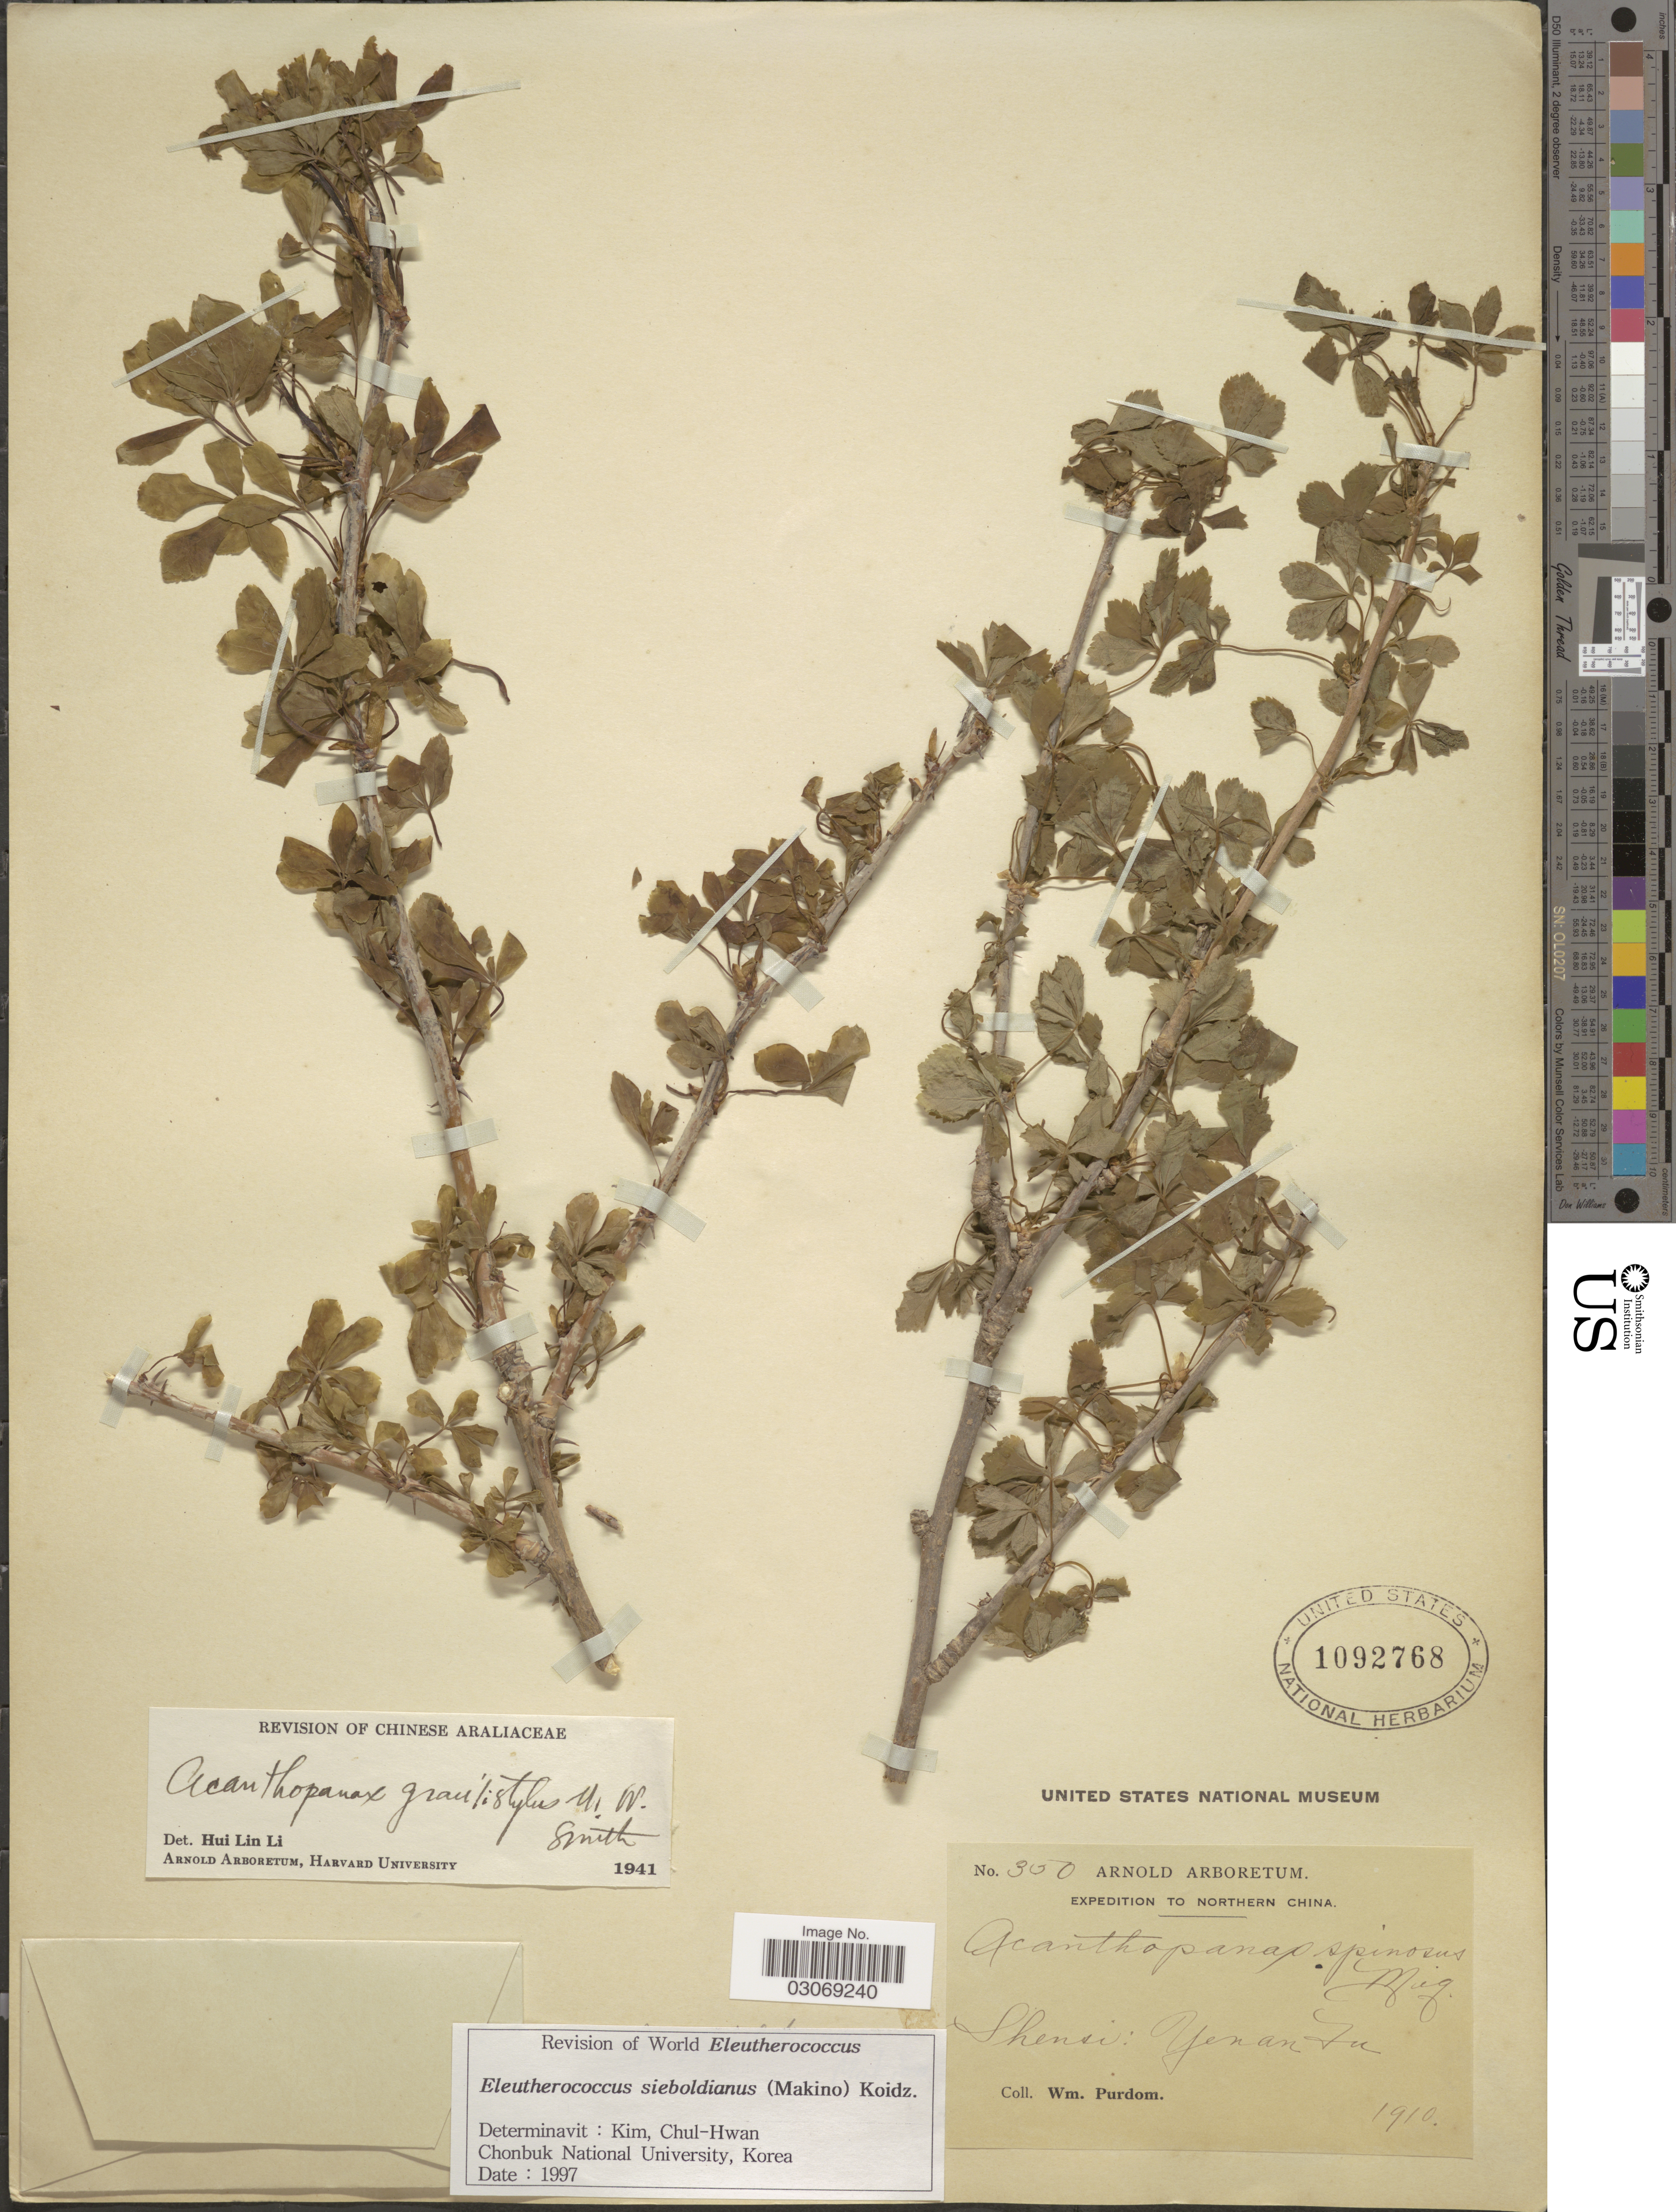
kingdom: Plantae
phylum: Tracheophyta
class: Magnoliopsida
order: Apiales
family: Araliaceae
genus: Eleutherococcus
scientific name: Eleutherococcus sieboldianus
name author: (Makino) Koidz.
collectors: W. Purdom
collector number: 350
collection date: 1910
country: China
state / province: Shaanxi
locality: Northern China. Shensi: Yenan Fu.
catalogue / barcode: US 1092768